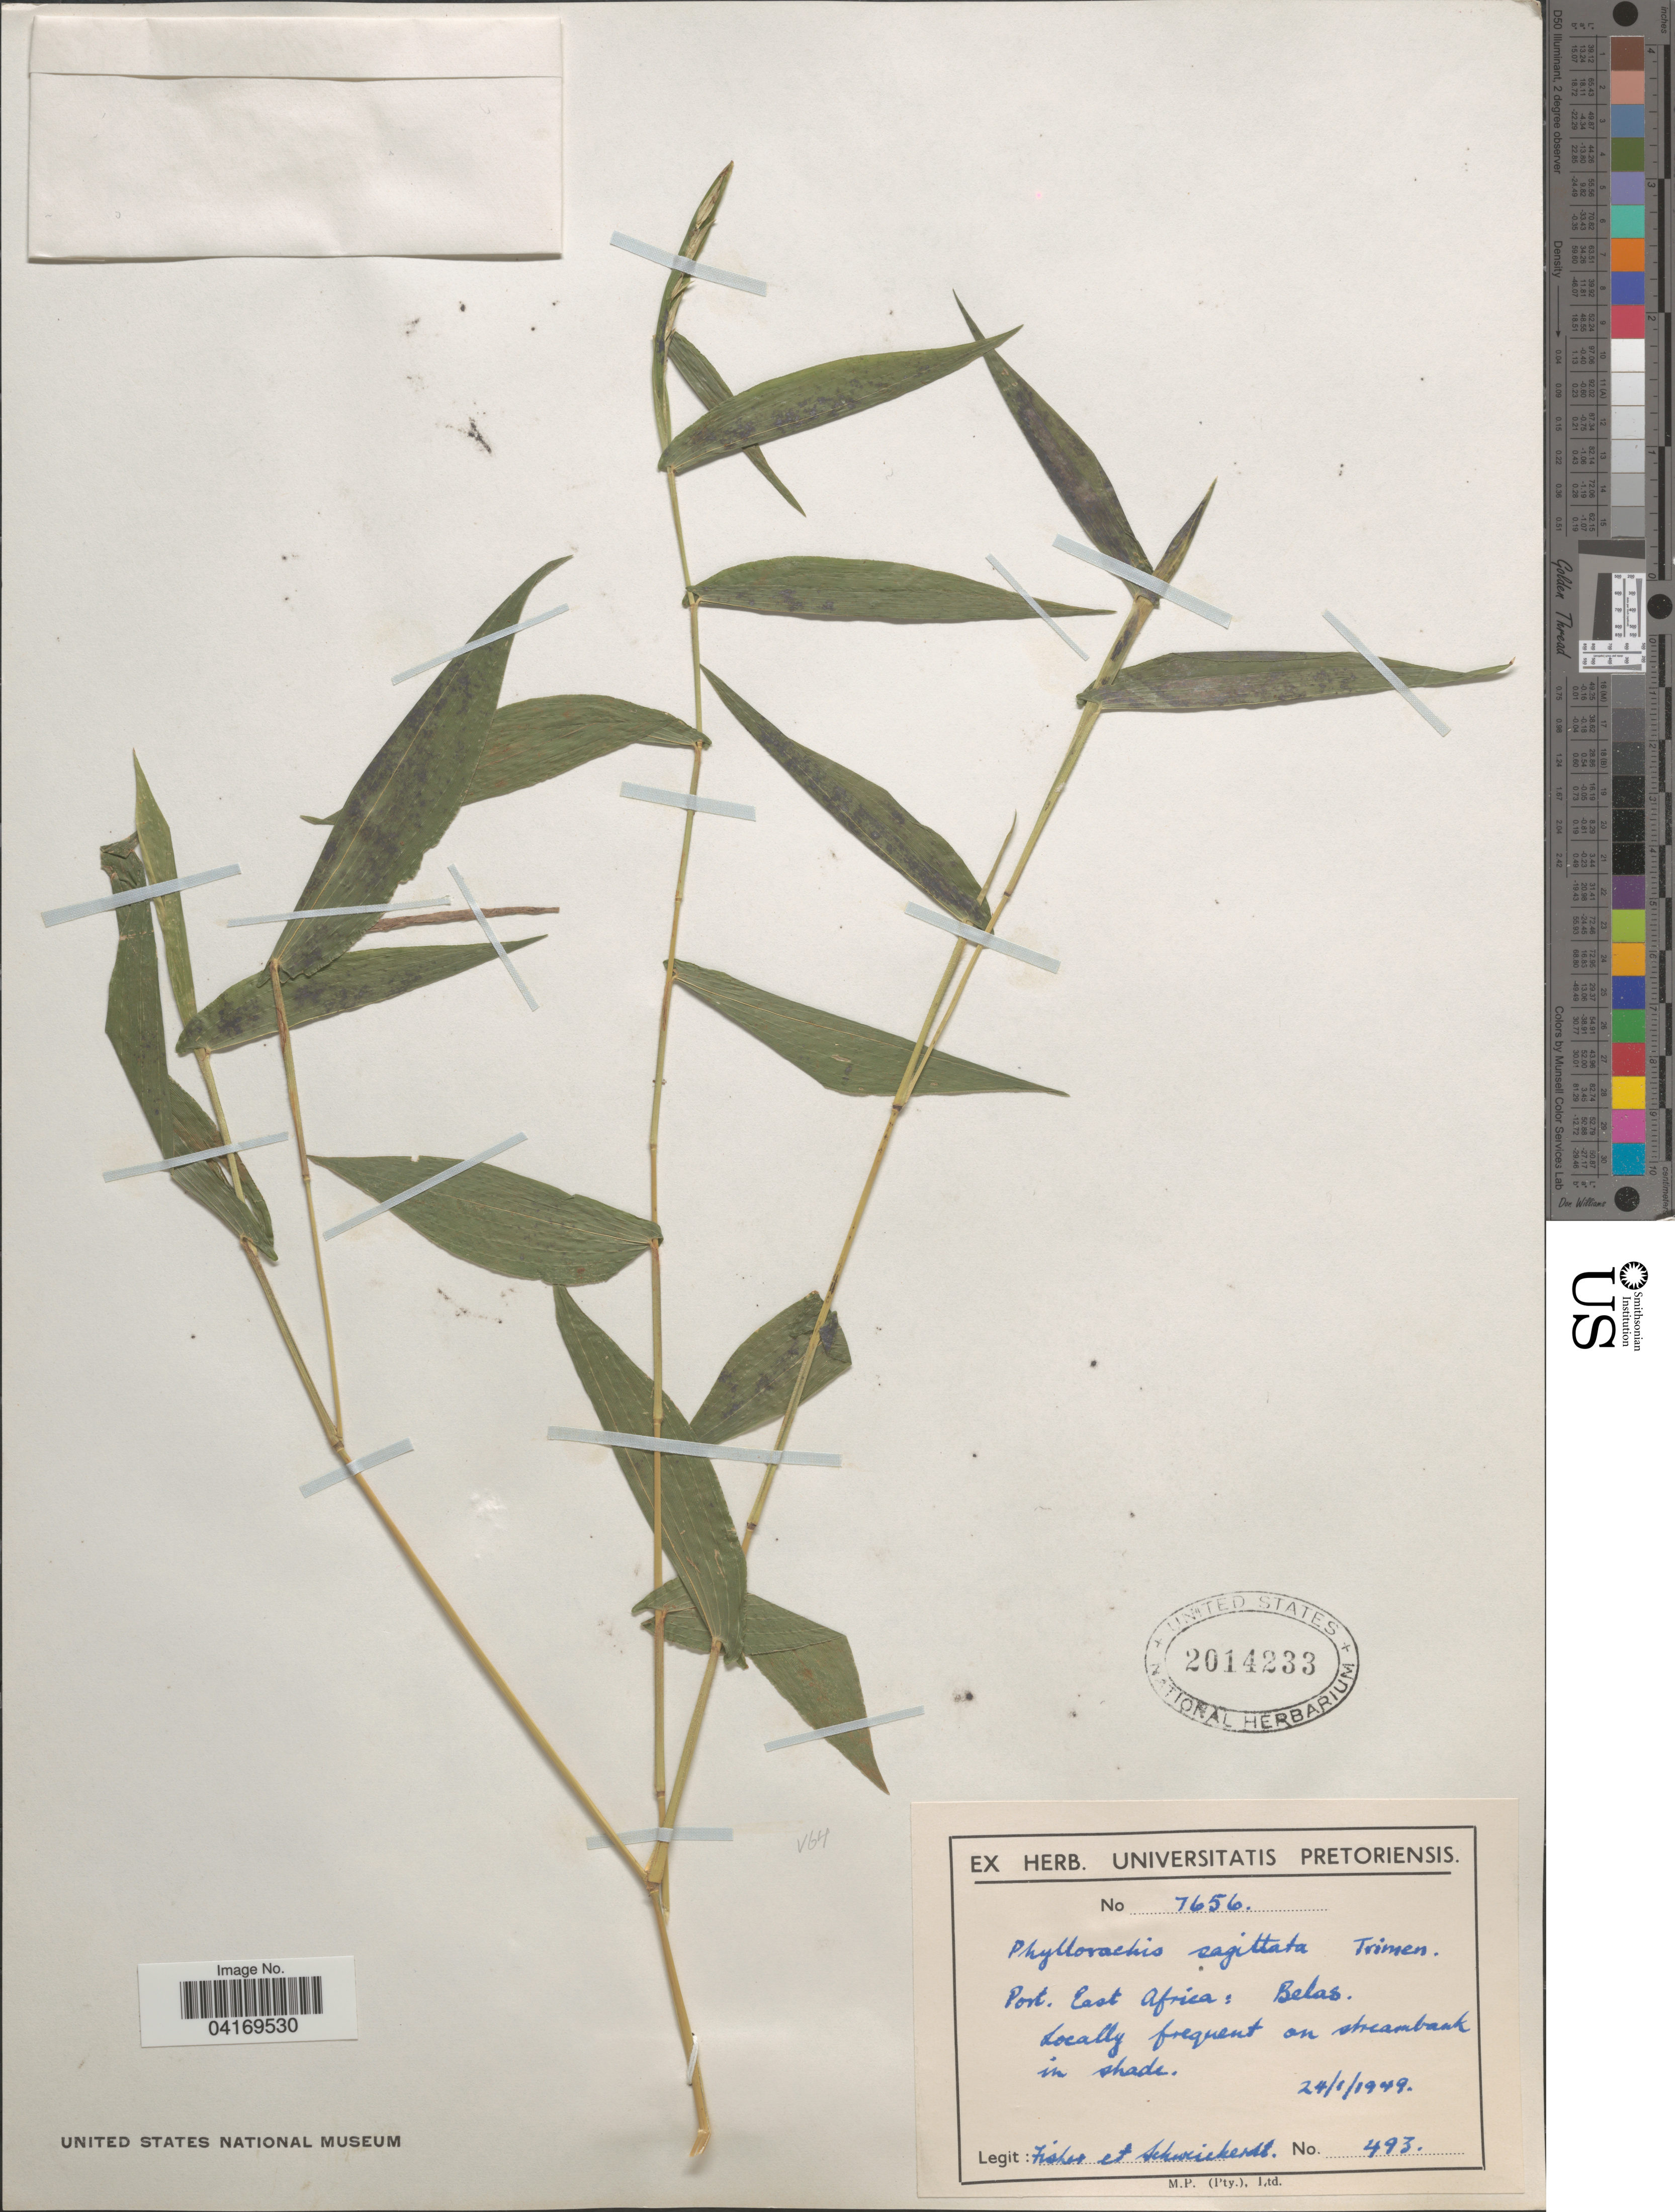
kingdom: Plantae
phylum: Tracheophyta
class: Liliopsida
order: Poales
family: Poaceae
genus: Phyllorachis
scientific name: Phyllorachis sagittata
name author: Trimen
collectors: -- Fisher & -. Schweickerdt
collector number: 493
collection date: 1949-01-24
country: Mozambique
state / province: Manica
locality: Port. East Africa: Belas.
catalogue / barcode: US 2014233